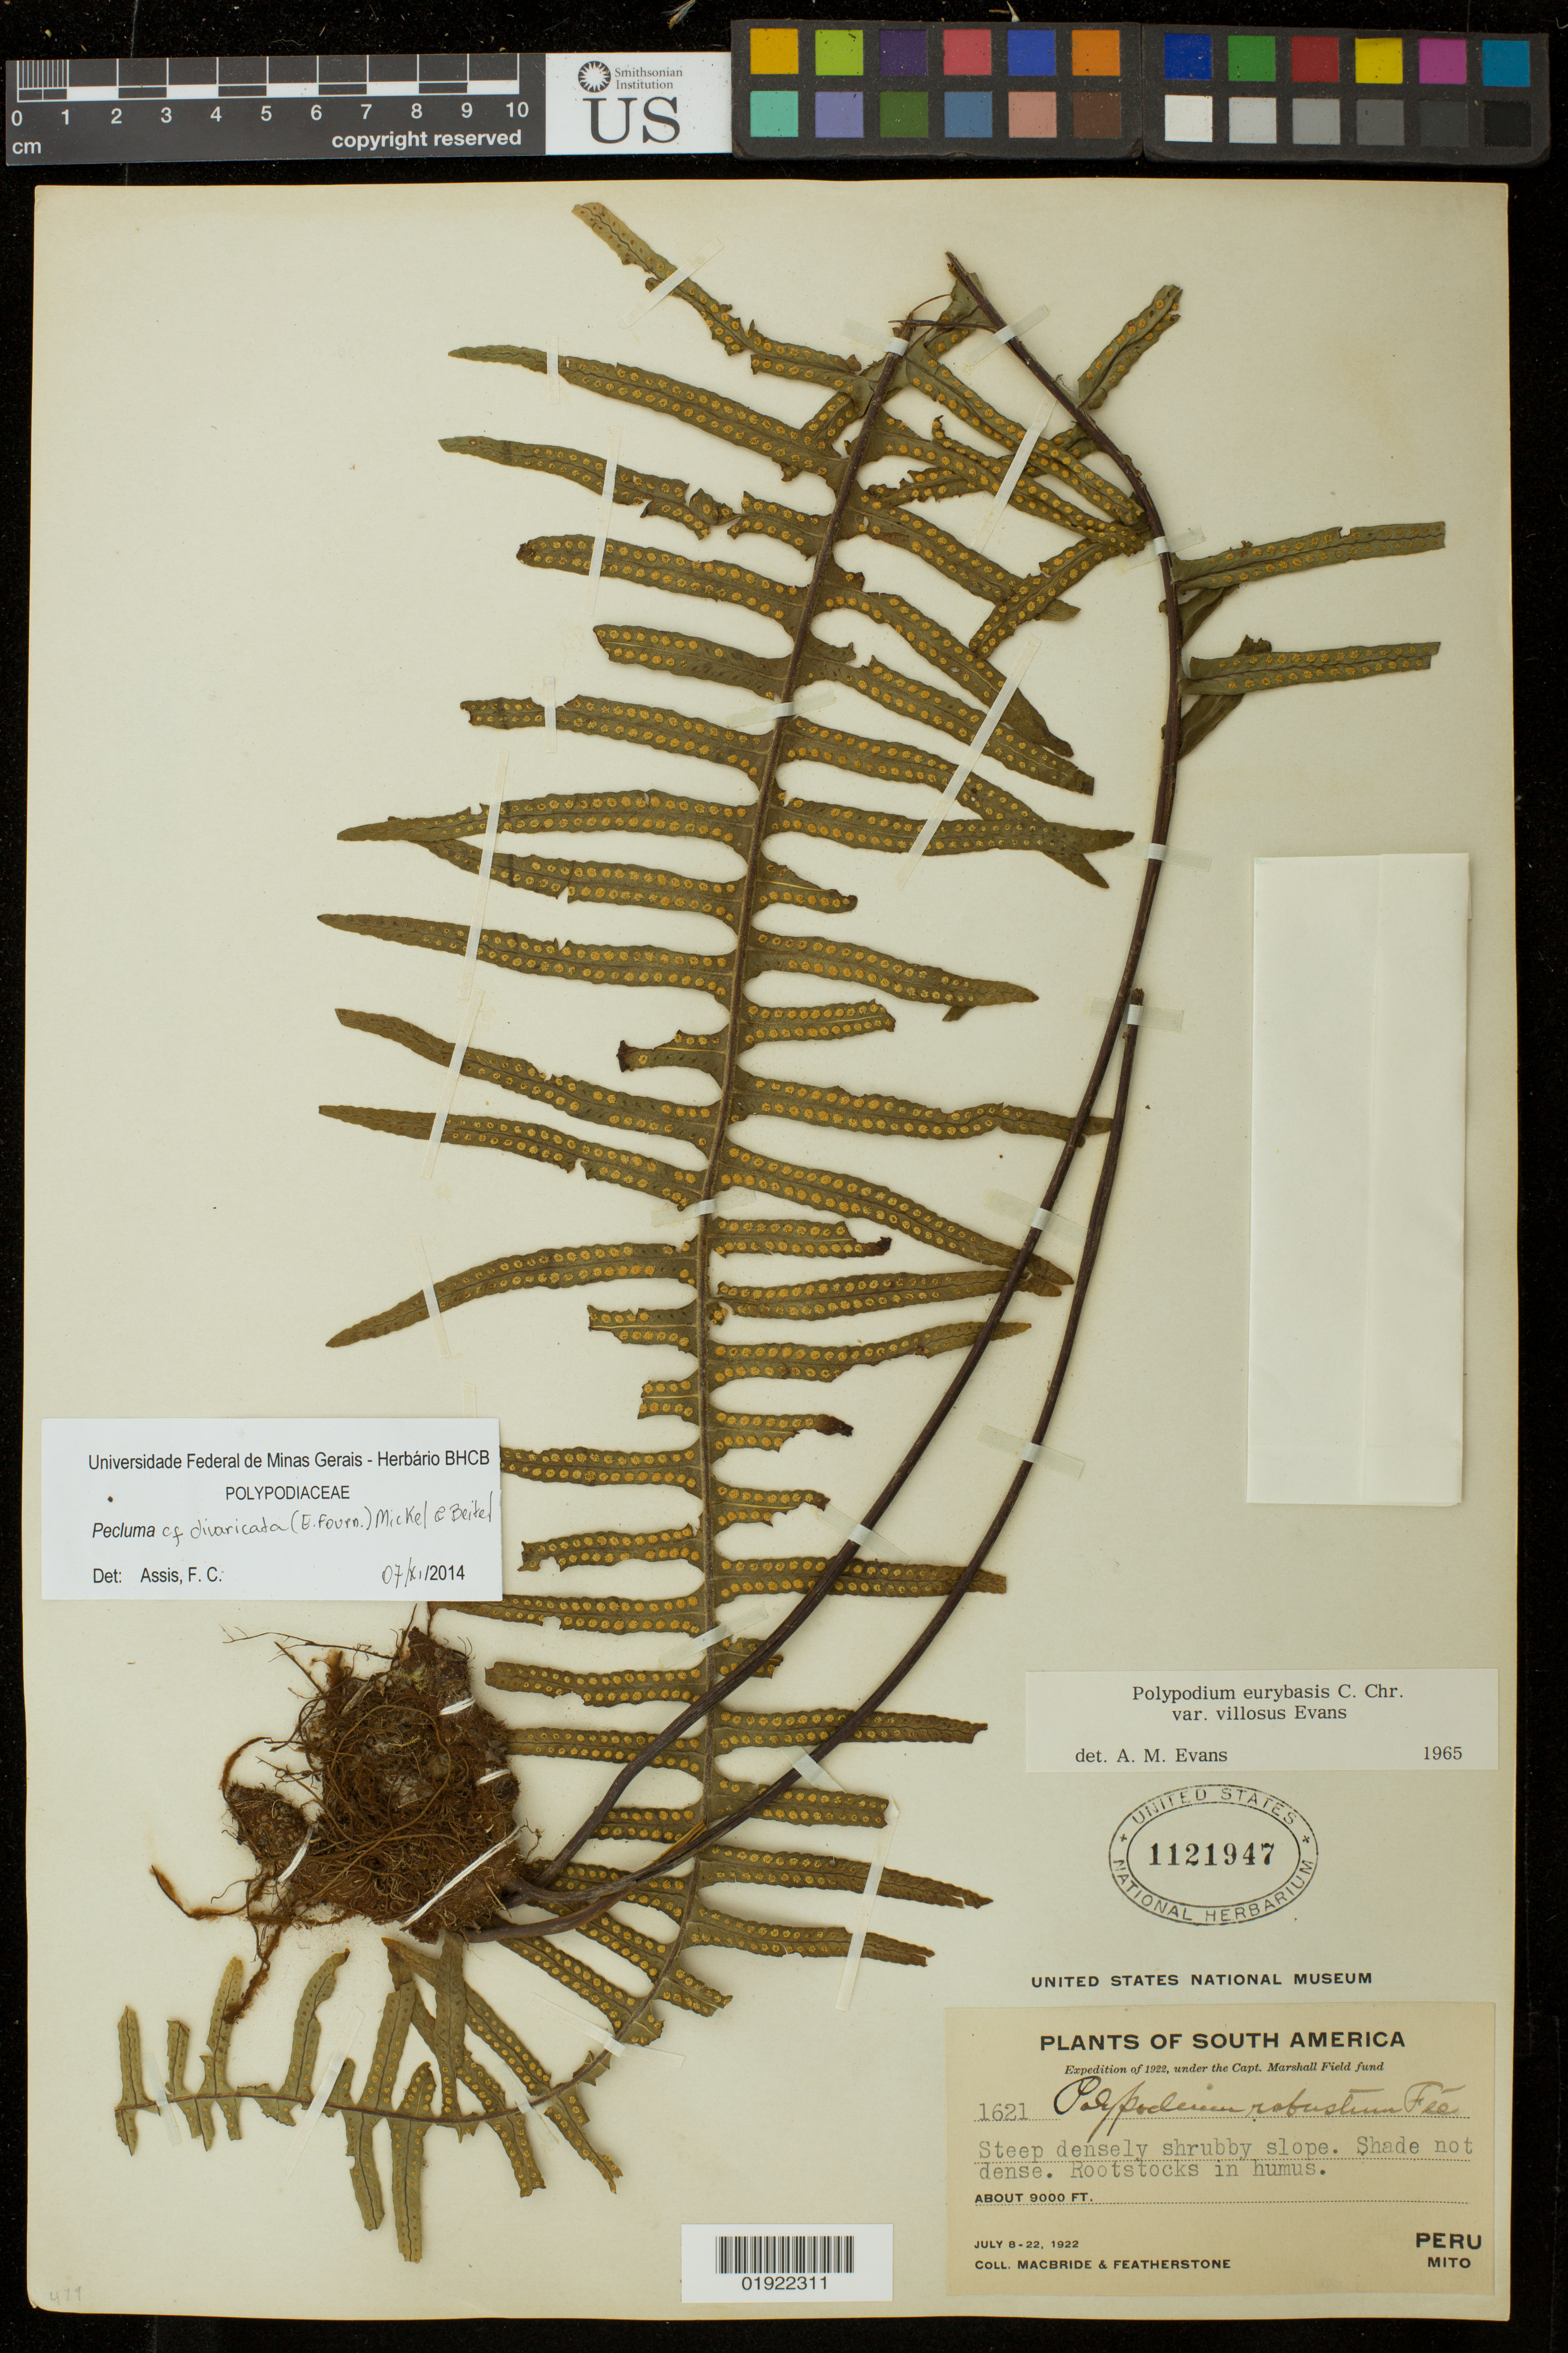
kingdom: Plantae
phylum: Tracheophyta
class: Polypodiopsida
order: Polypodiales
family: Polypodiaceae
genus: Pecluma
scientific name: Pecluma divaricata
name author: (E. Fourn.) Mickel & Beitel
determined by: Assis, F. C.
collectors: Macbride, -- & -. Featherstone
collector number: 1621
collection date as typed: July 8-22,1922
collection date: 1922-07-08/1922-07-22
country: Peru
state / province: Junín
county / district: Concepción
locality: Mito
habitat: steep densely shrubby slopes. shade not dense rootstocks in humus.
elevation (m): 2743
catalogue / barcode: US 1121947